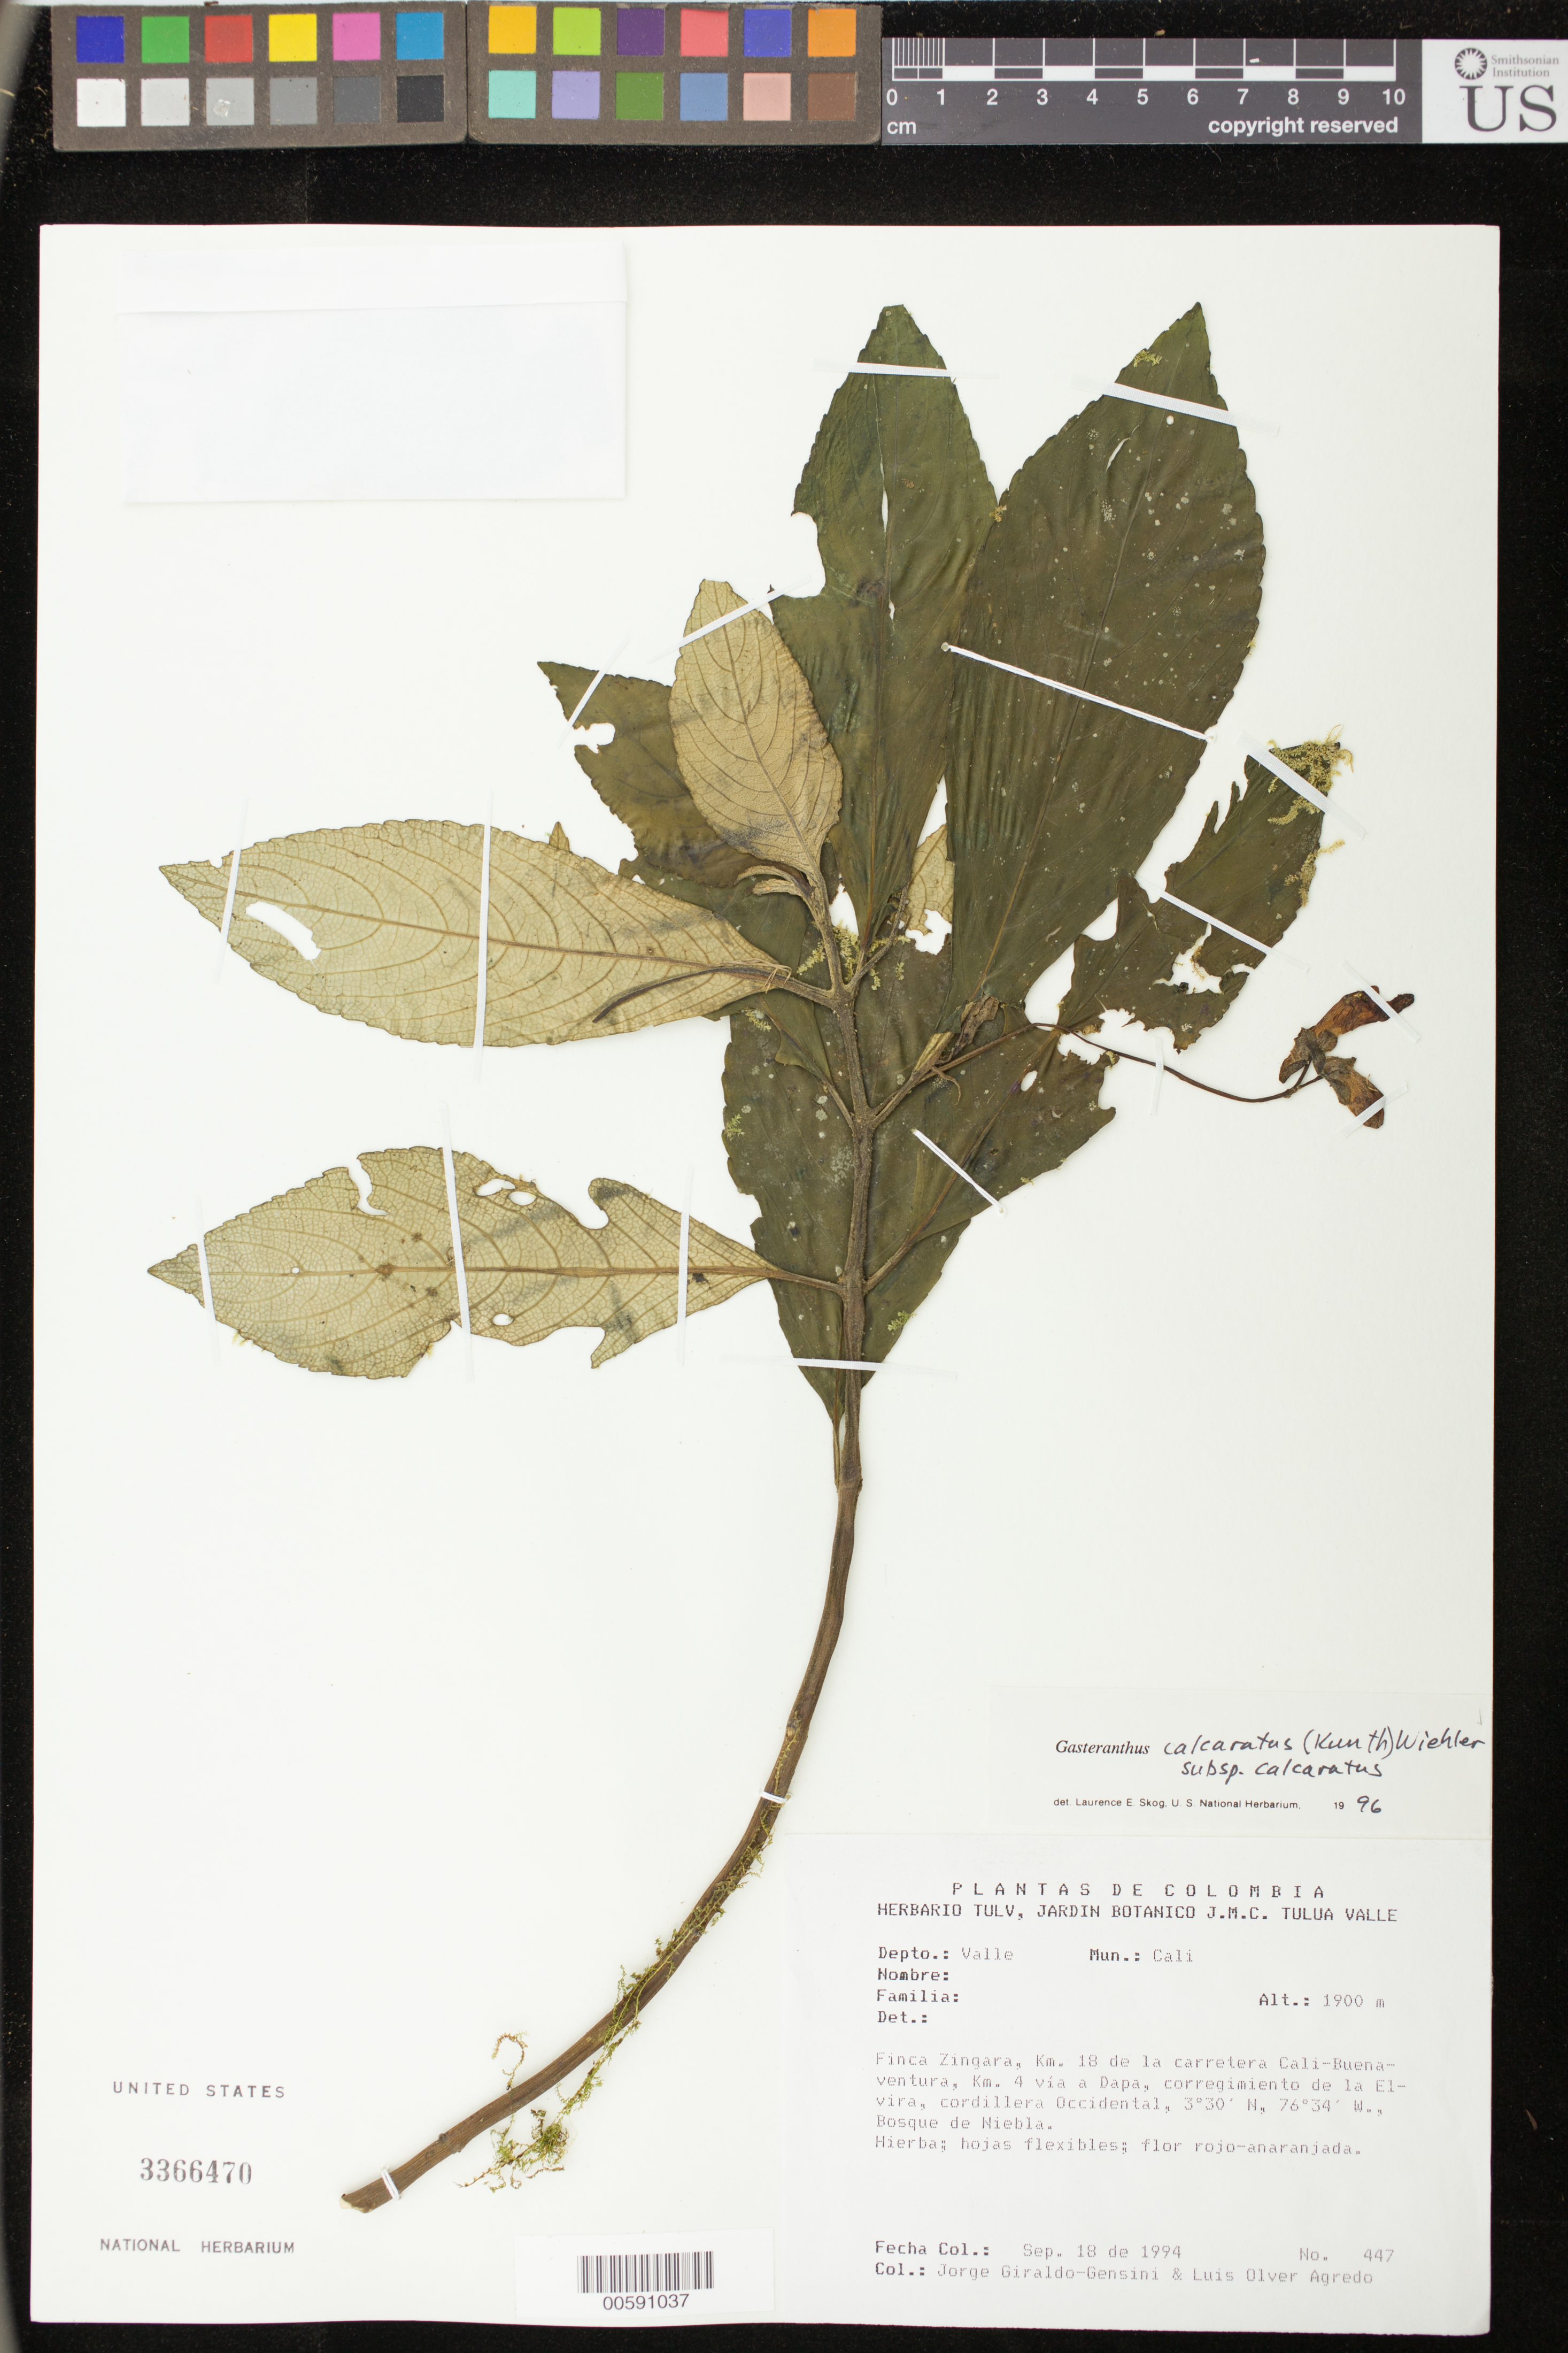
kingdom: Plantae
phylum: Tracheophyta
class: Magnoliopsida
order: Lamiales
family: Gesneriaceae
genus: Gasteranthus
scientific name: Gasteranthus calcaratus subsp. calcaratus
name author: (Kunth) Wiehler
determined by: Skog, Laurence E.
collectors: J. Giraldo-Gensini & L. O. Agredo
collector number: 447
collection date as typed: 18 Sep 1994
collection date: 1994-09-18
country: Colombia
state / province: Valle del Cauca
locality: Mpio. Cali; Finca Zingara, Km 18 de la carretera Cali-Buenaventura, km 4 via a Dapa, corregimiento de la Elvira, cordillera Occidental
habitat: Bosque de Niebla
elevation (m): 1900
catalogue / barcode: US 3366470